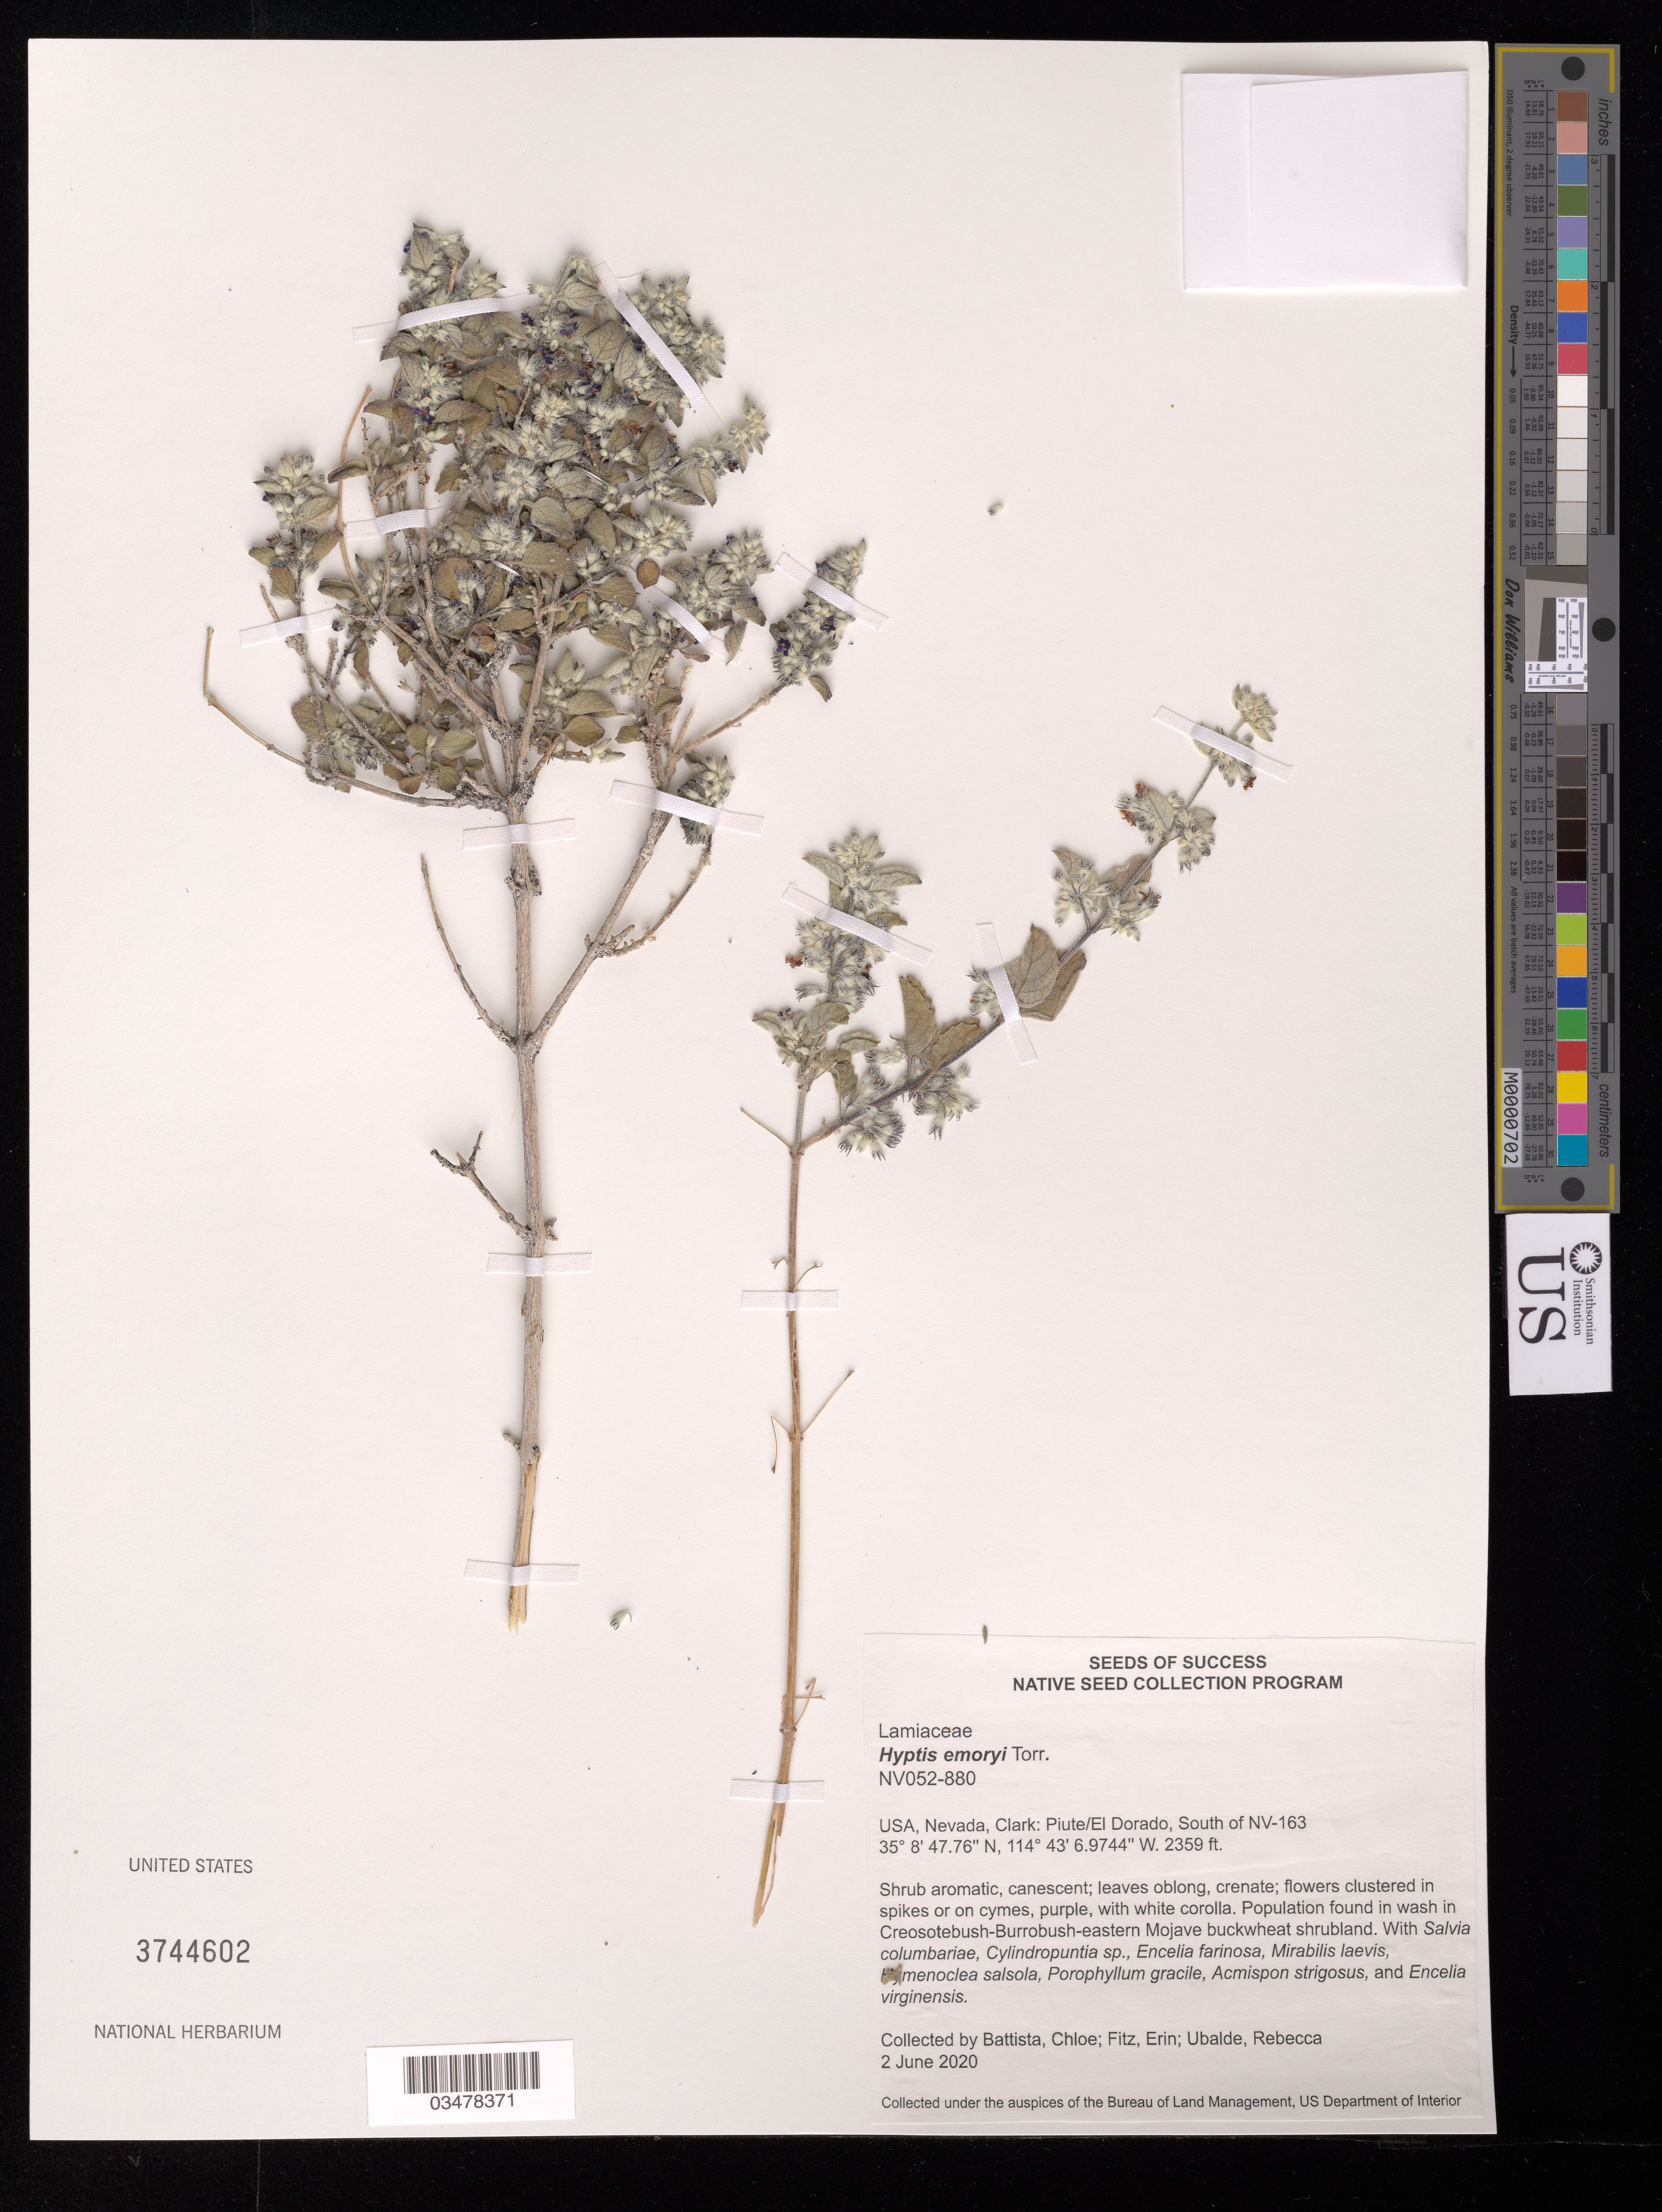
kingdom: Plantae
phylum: Tracheophyta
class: Magnoliopsida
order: Lamiales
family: Lamiaceae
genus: Hyptis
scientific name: Hyptis emoryi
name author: Torr. in Ives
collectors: C. Battista, E. Fitz & R. Ubalde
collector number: NV052-880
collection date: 2020-06-02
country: United States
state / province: Nevada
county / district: Clark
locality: Piute/El Dorado, S of NV-163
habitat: Creosotebush-Burrobush-eastern Mojave buckwheat shrubland. With Encelia farinosa, Mirabilis laevis, Salvia columbariae, etc.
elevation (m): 719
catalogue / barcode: US 3744602